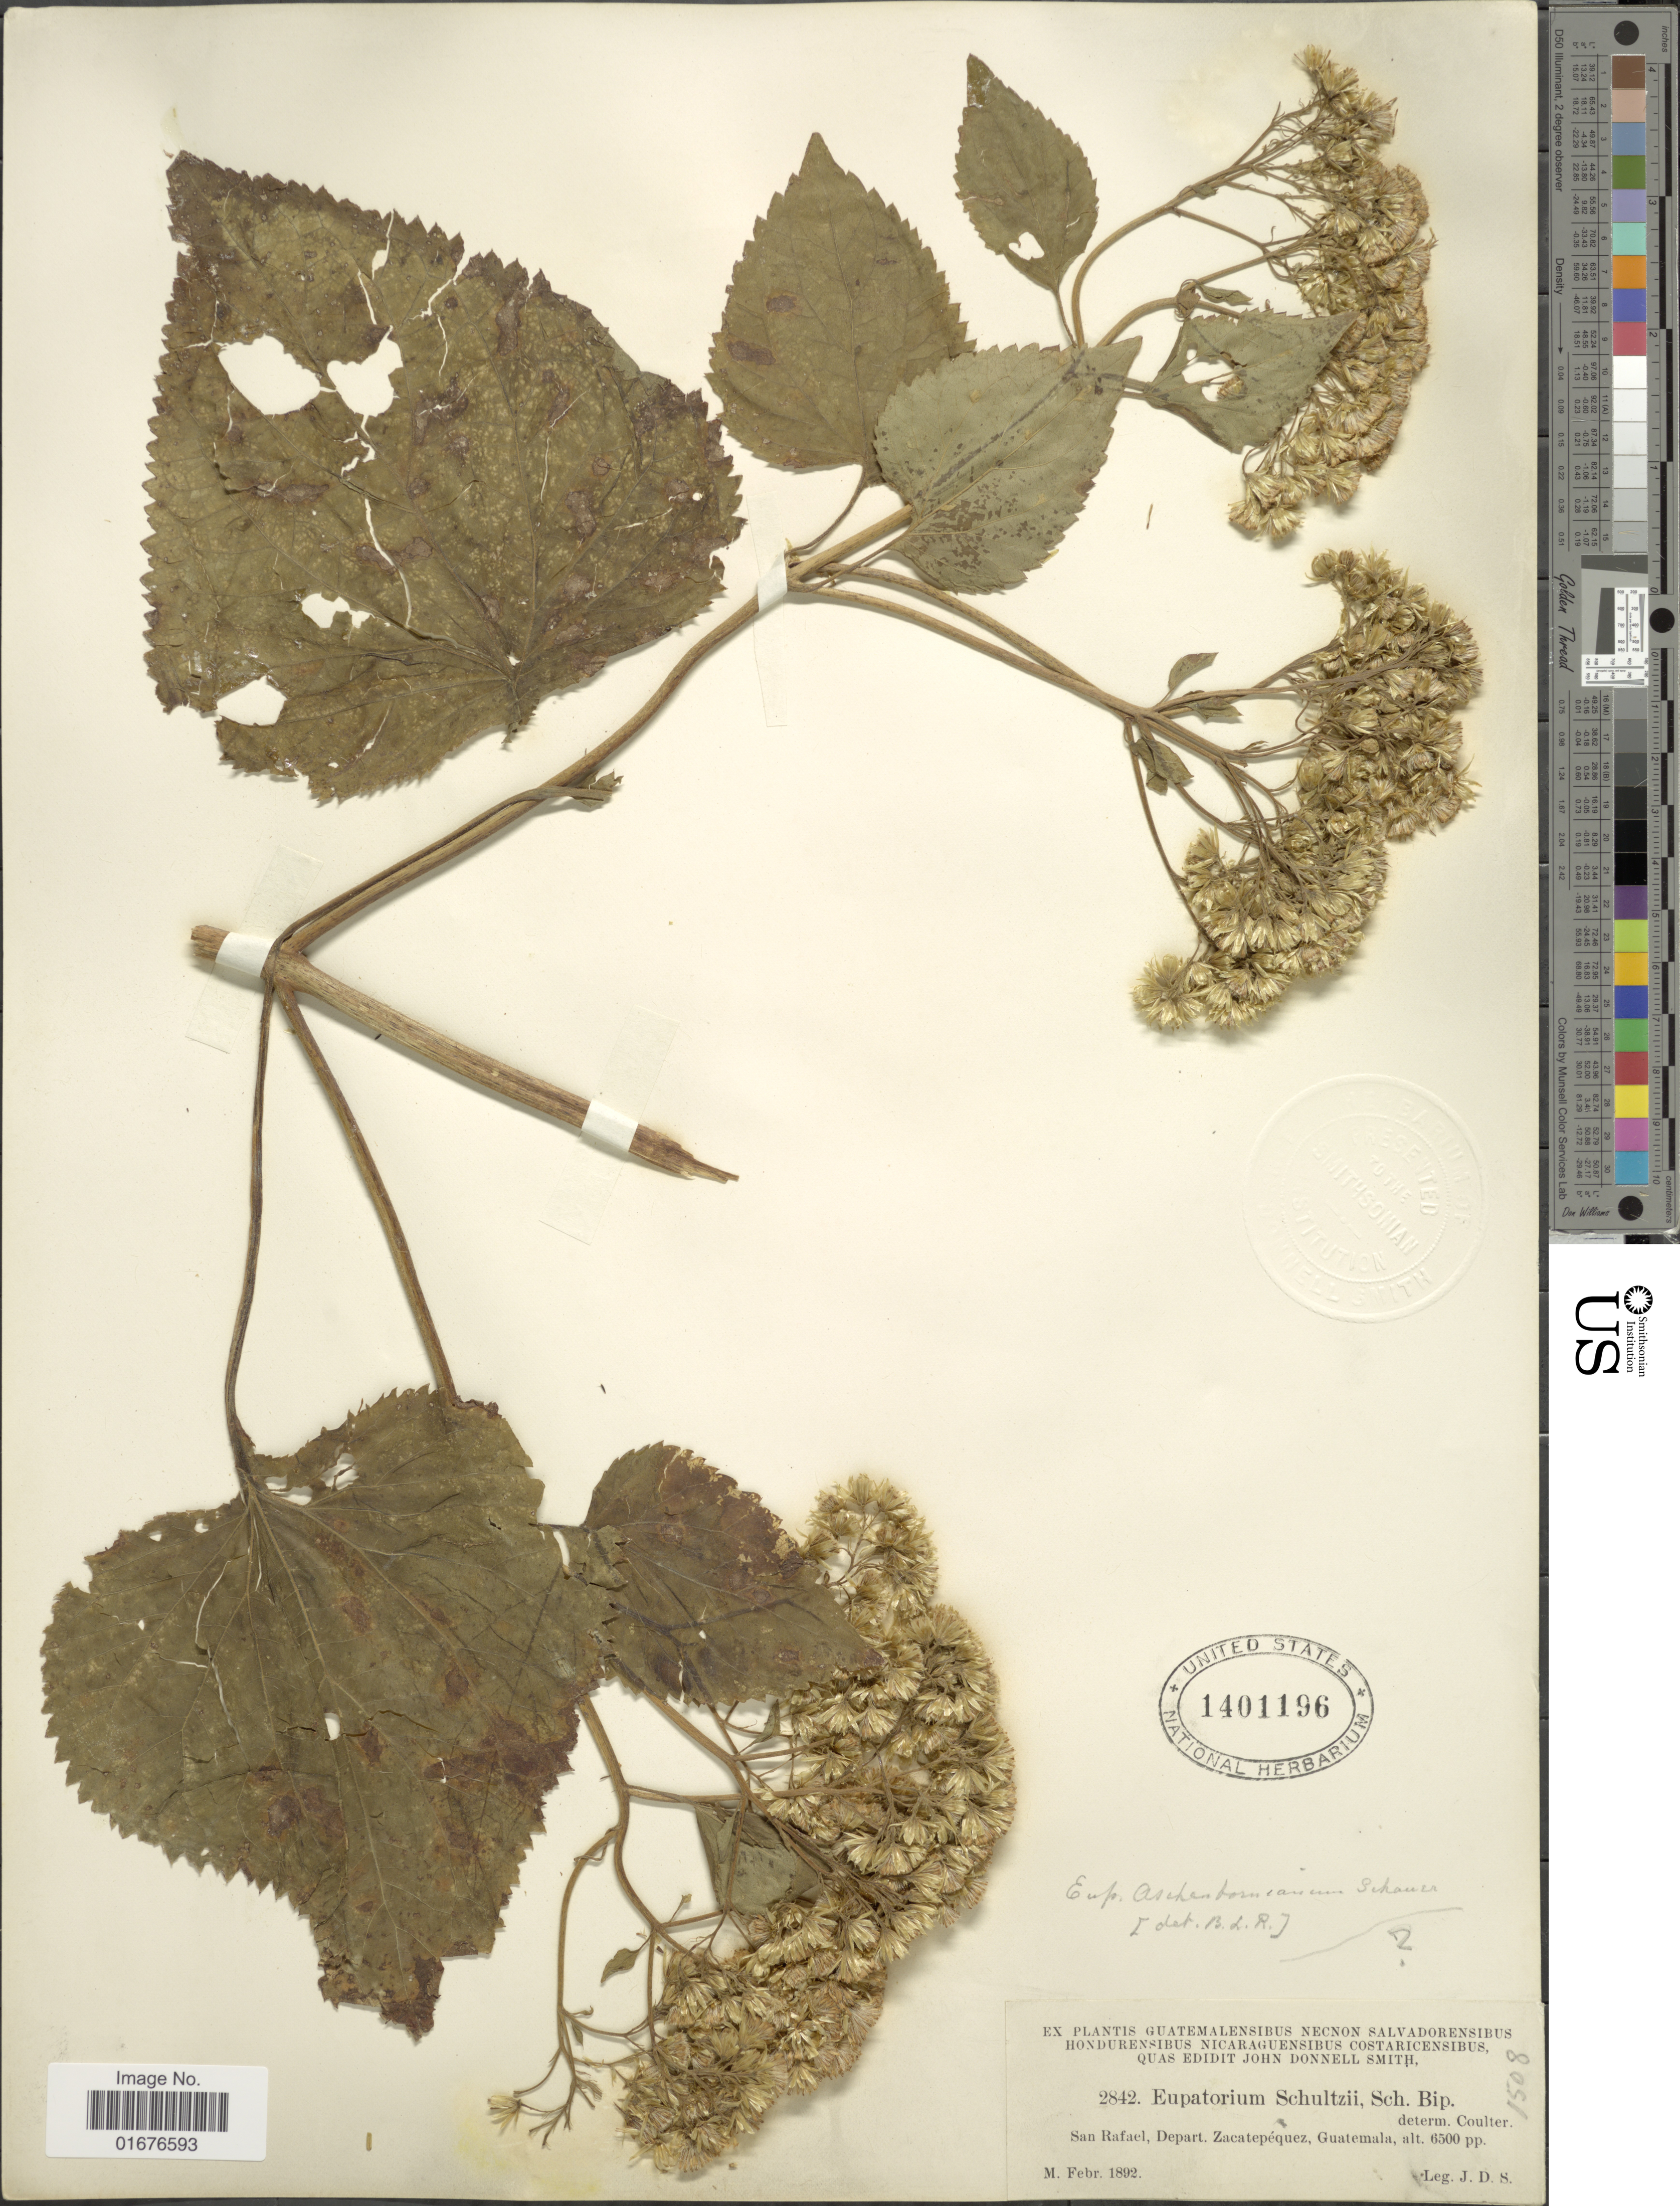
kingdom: Plantae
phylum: Tracheophyta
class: Magnoliopsida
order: Asterales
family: Asteraceae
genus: Ageratina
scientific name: Ageratina pichinchensis var. bustamenta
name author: (DC.) R.M. King & H. Rob.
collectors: J. Donnell Smith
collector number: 2842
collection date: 1892-02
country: Guatemala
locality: San Rafael, Depart. Zacatepéquez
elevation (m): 1981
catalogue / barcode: US 1401196